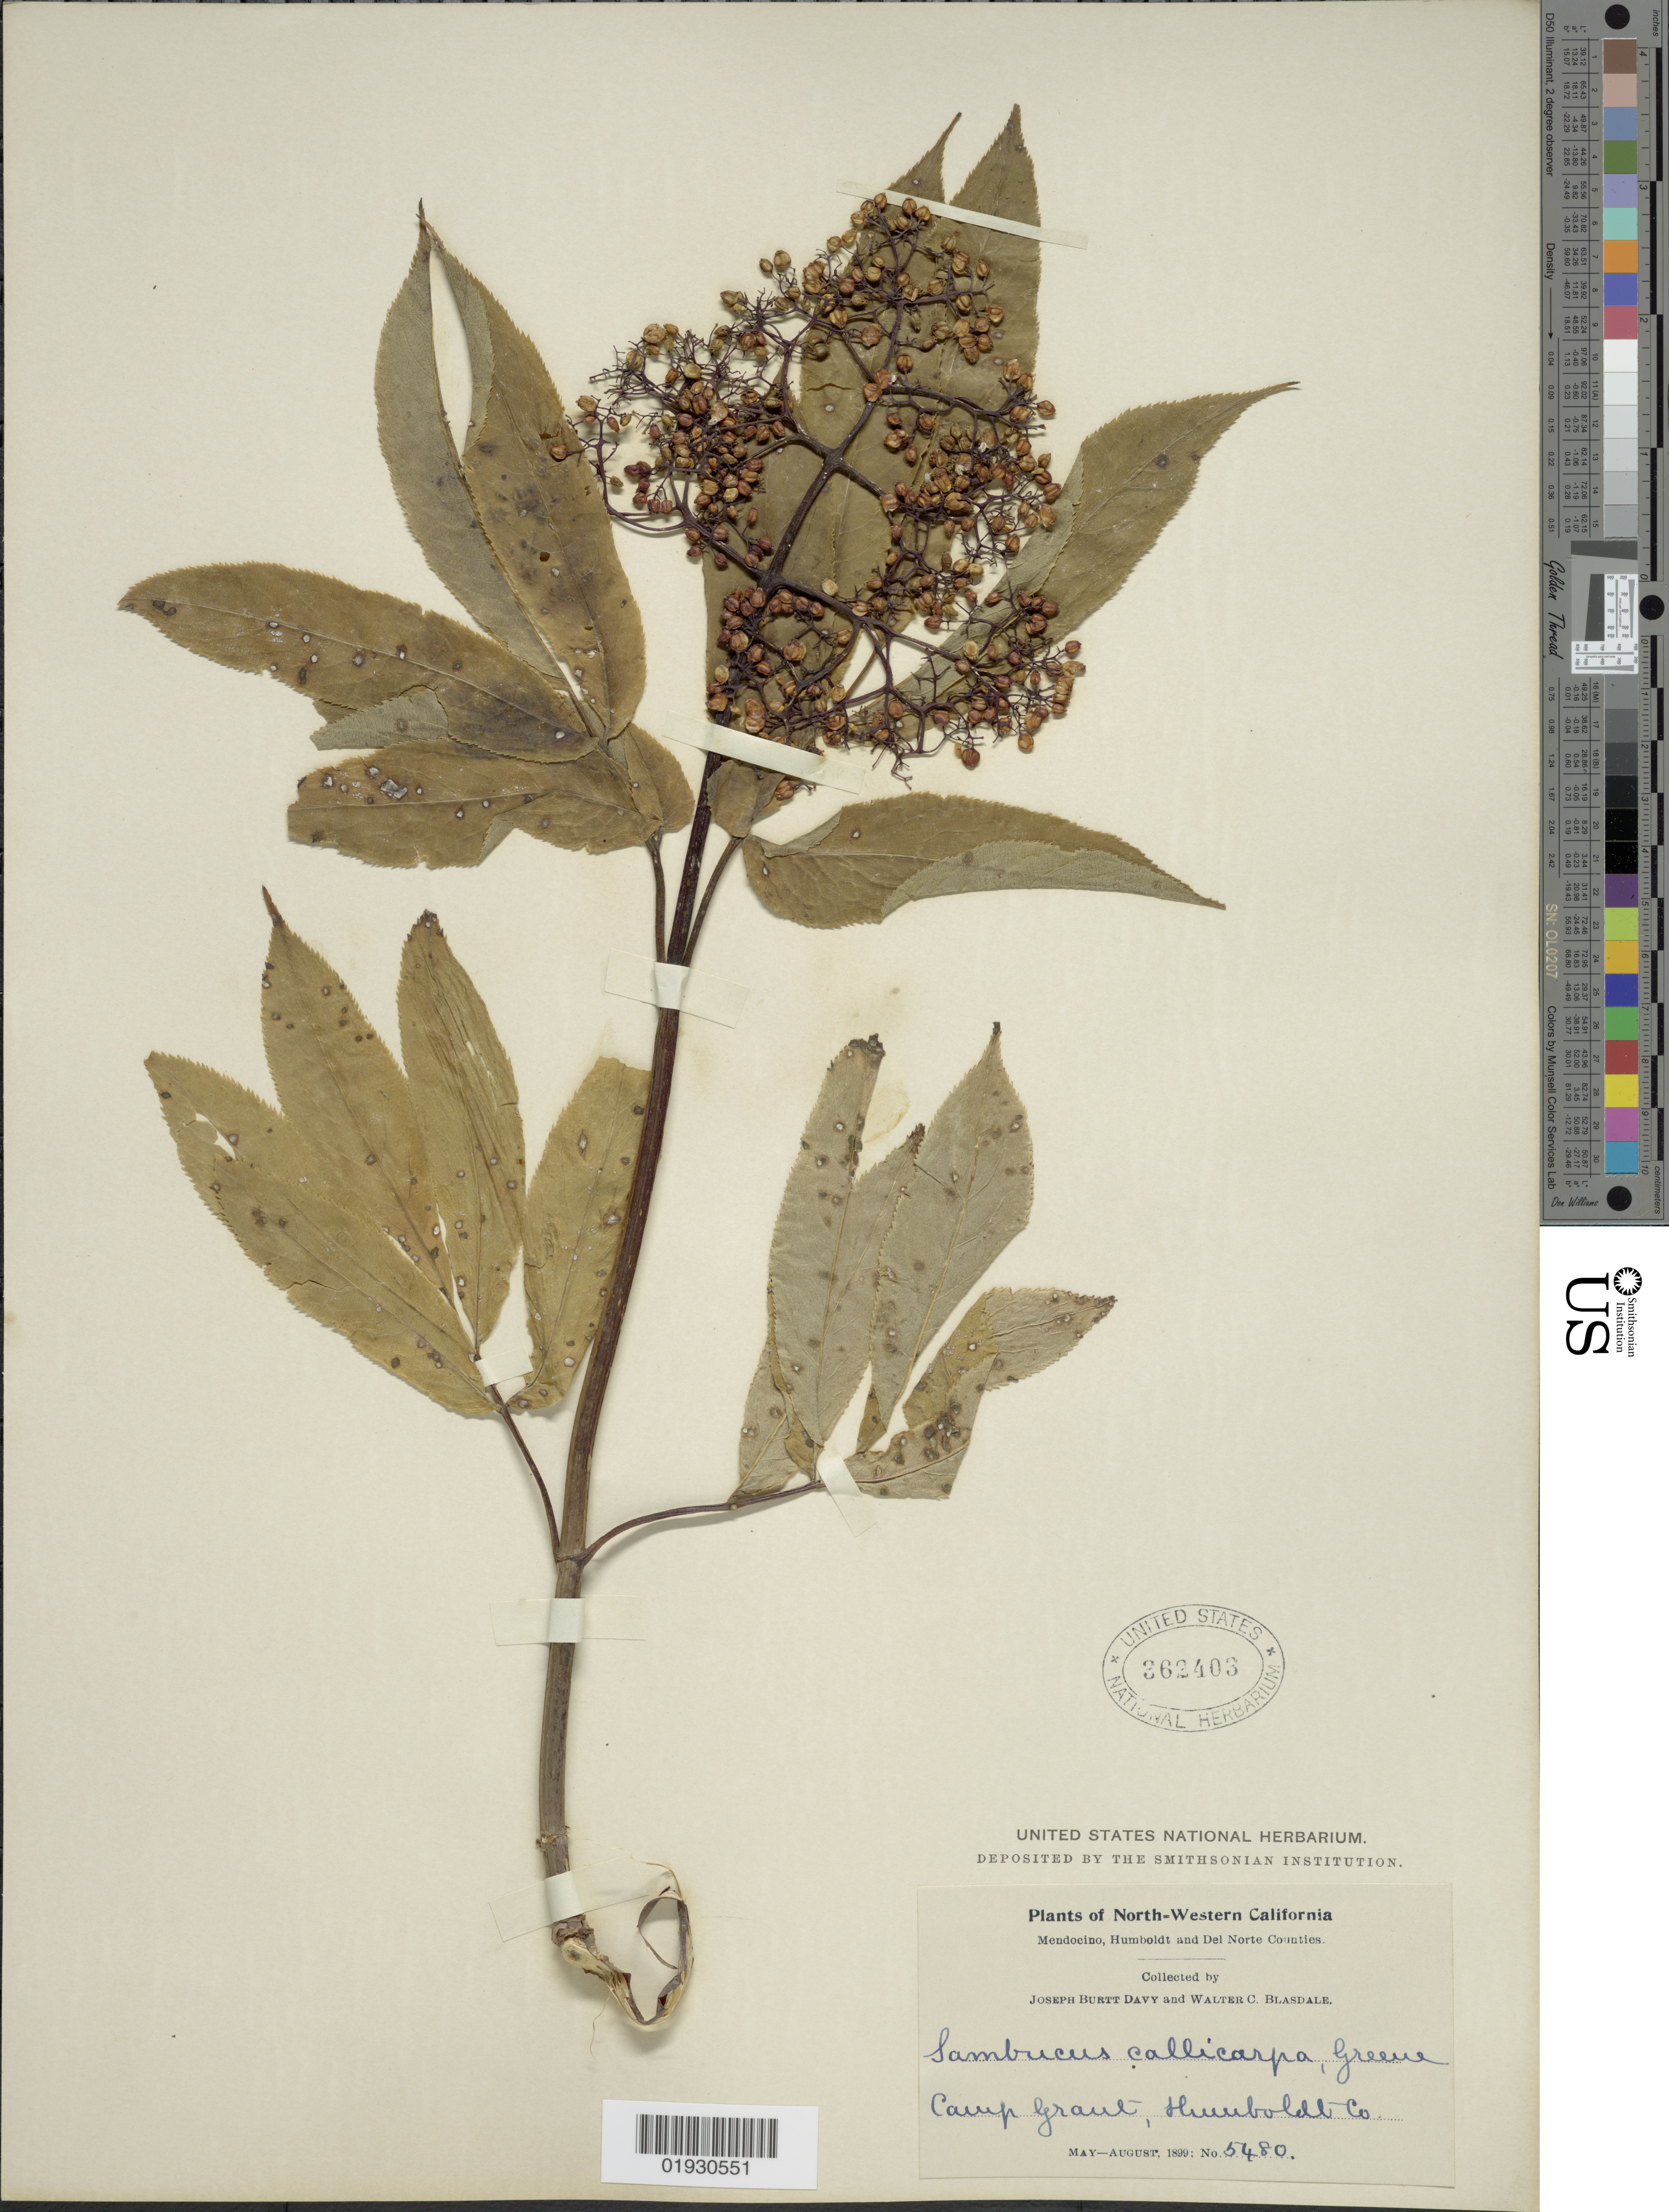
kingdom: Plantae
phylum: Tracheophyta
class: Magnoliopsida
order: Dipsacales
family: Viburnaceae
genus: Sambucus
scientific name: Sambucus callicarpa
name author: Greene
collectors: J. Burtt Davy & W. Blasdale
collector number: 5480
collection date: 1899-05/1899-08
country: United States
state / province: California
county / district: Humboldt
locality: North-Western California. Mendocino, Humboldt and Del Norte Counties.Camp Grant, Humboldt Co.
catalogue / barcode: US 362403